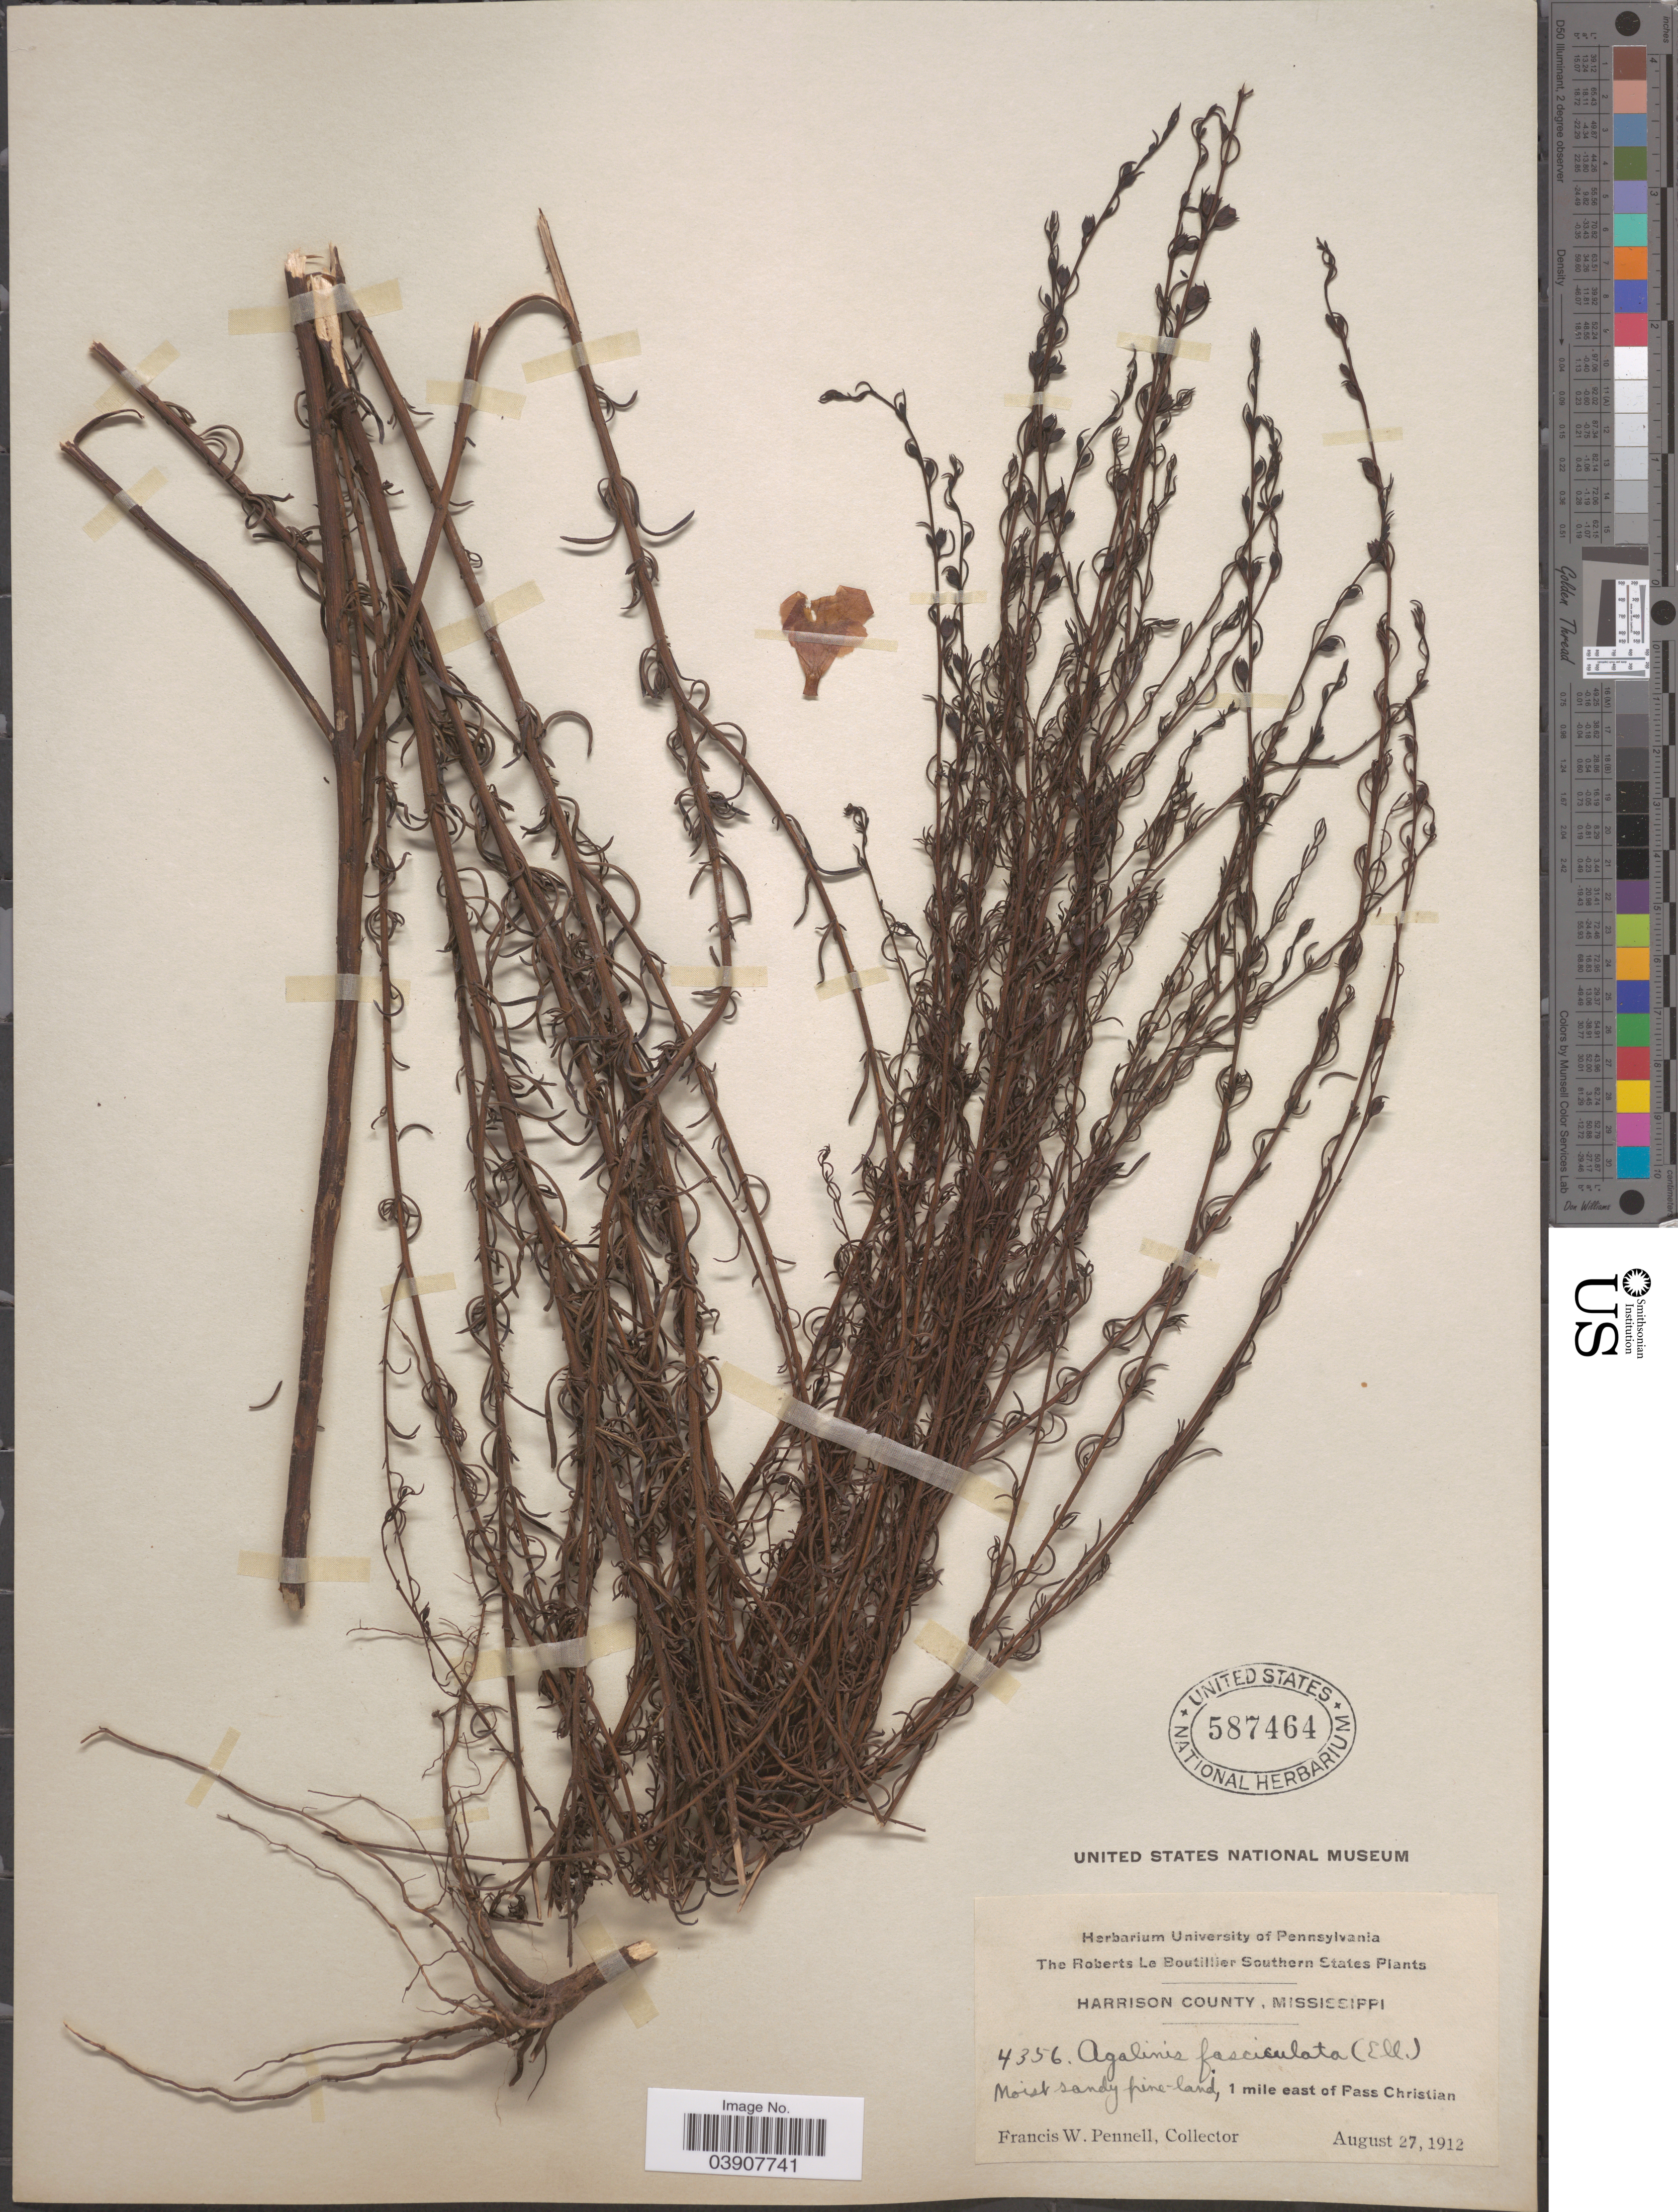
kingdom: Plantae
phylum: Tracheophyta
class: Magnoliopsida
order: Lamiales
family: Orobanchaceae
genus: Agalinis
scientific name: Agalinis fasciculata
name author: (Elliott) Raf.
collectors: F. W. Pennell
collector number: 4356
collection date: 1912-08-27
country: United States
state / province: Mississippi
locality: Southern States. Harrison County. 1 mile east of Pass Christian.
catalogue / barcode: US 587464